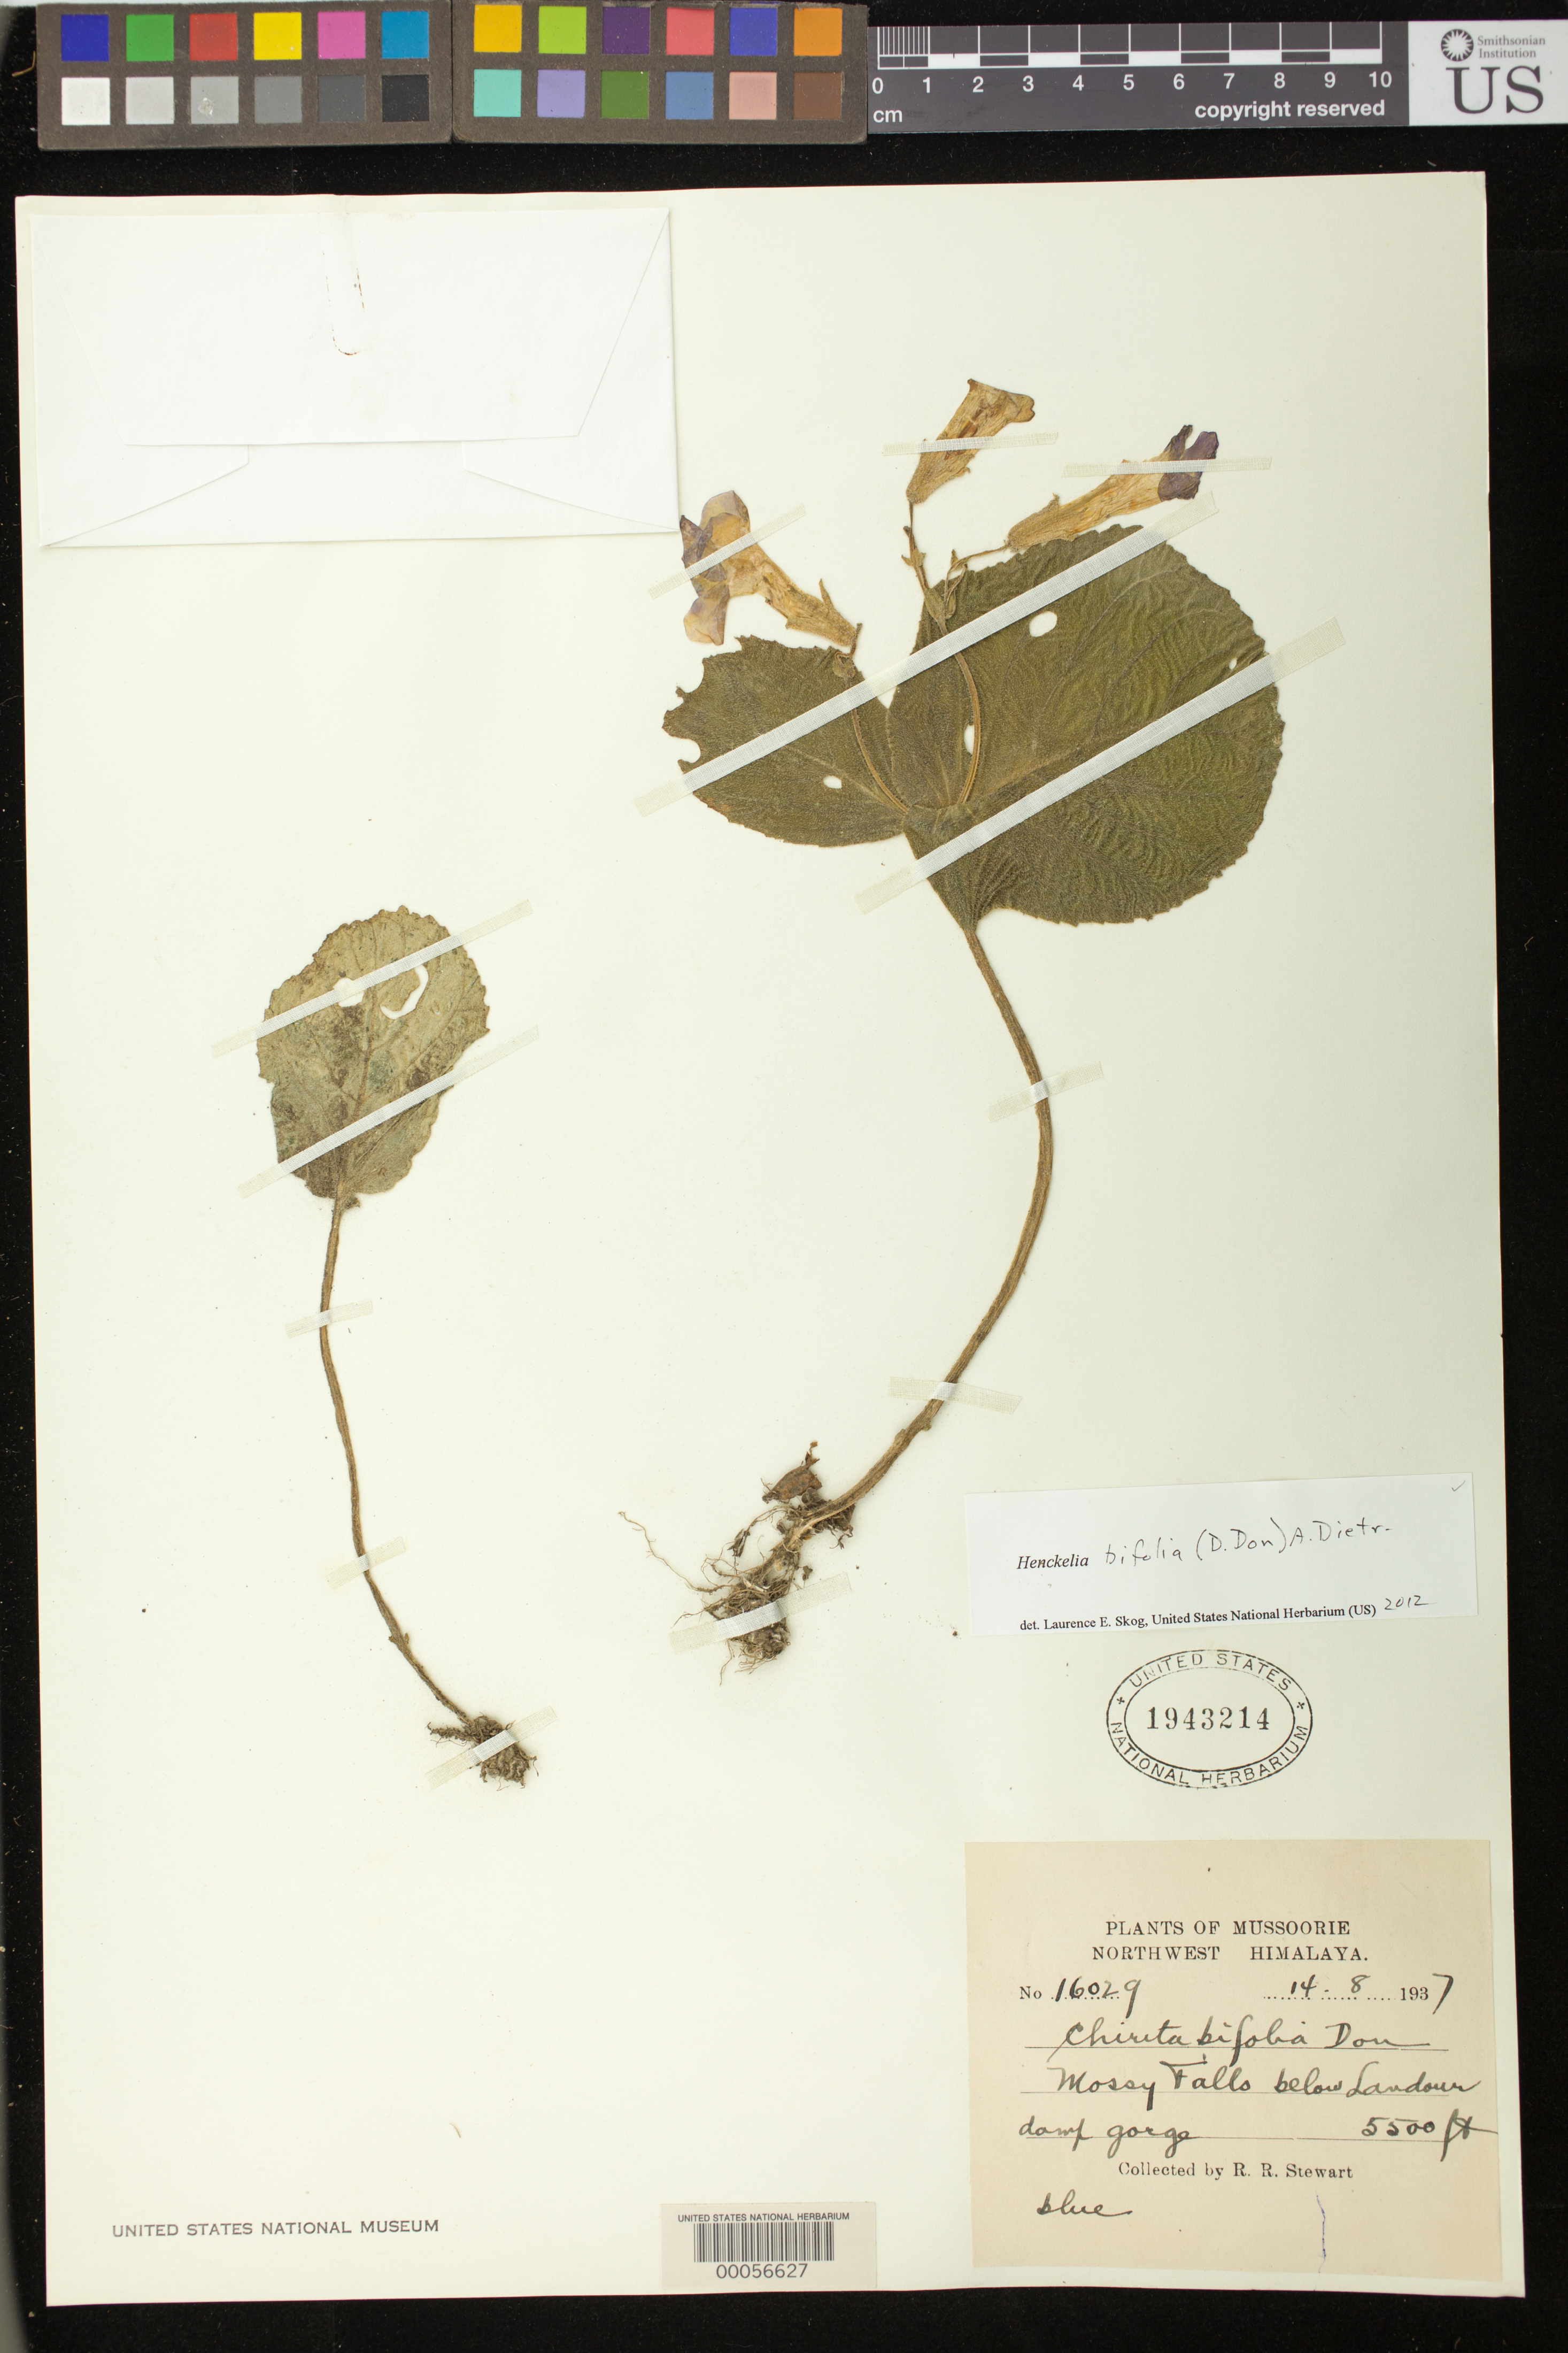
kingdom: Plantae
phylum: Tracheophyta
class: Magnoliopsida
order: Lamiales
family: Gesneriaceae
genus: Henckelia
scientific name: Henckelia bifolia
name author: (D. Don) A. Dietr.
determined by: Skog, Laurence E.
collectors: R. R. Stewart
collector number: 16029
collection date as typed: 14 Aug 1937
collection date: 1937-08-14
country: India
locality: Musoorie, falls below landoun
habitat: Mossy falls, damp gorge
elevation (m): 1676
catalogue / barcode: US 1943214